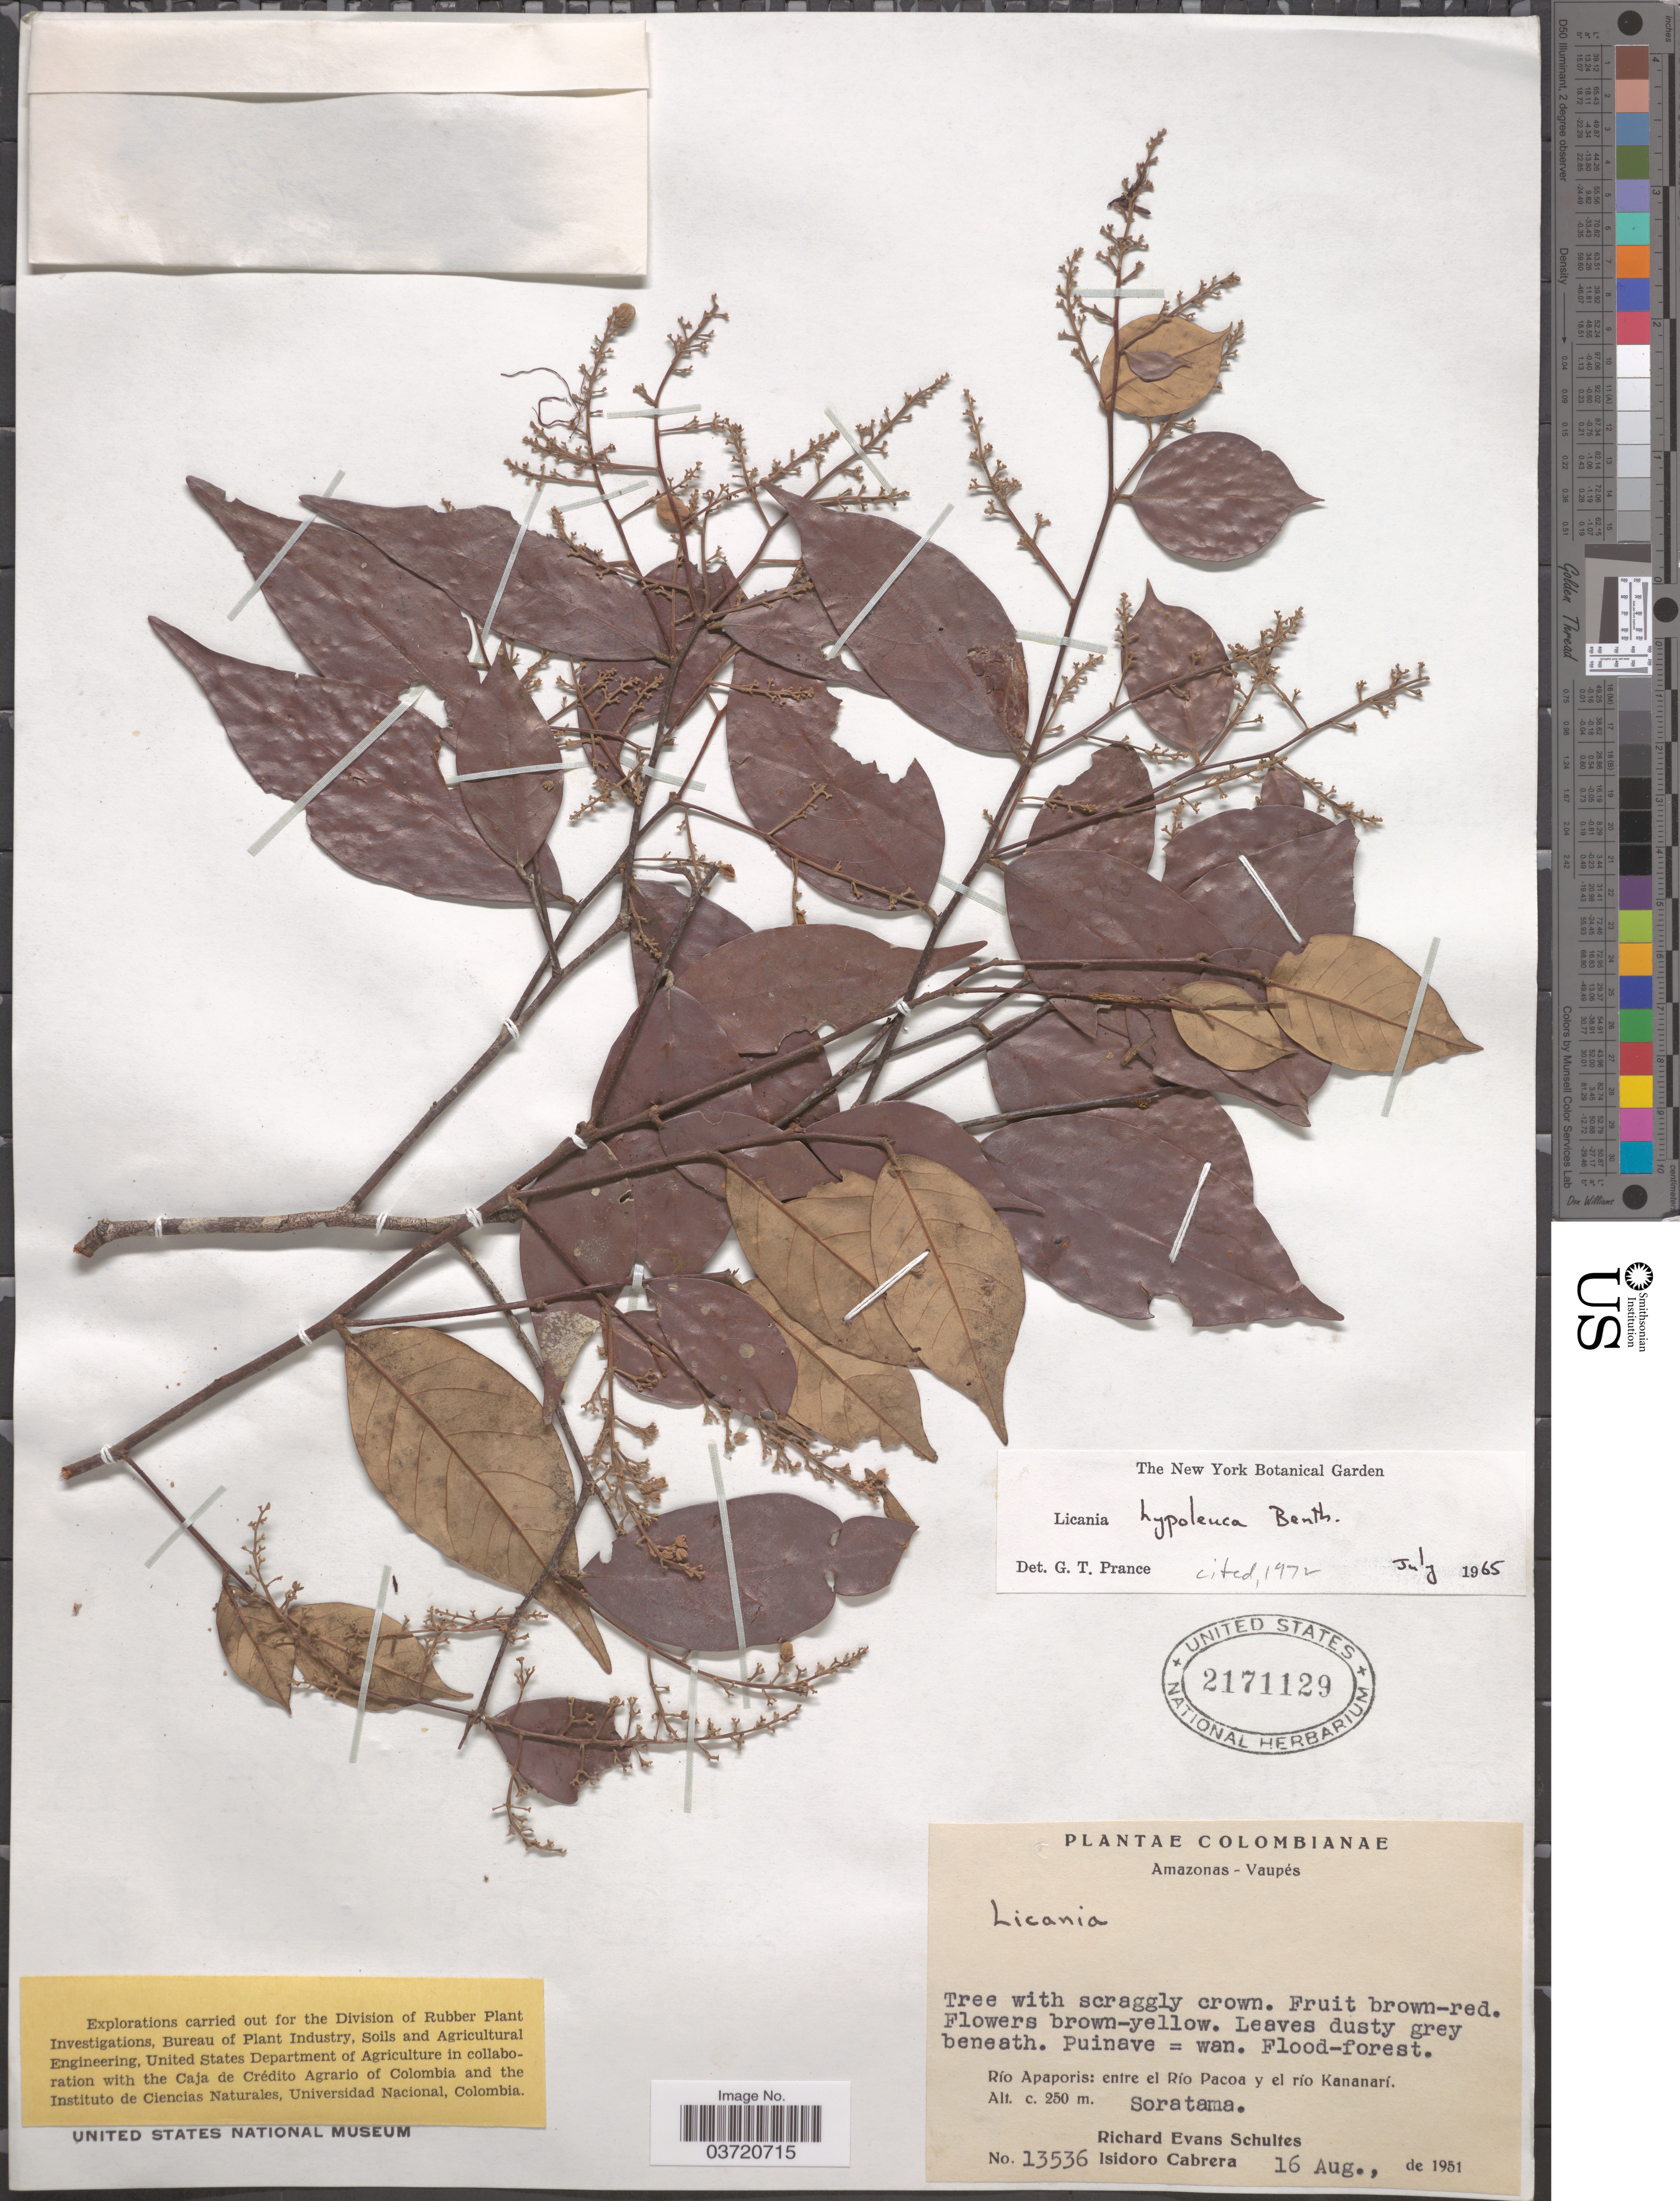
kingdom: Plantae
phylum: Tracheophyta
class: Magnoliopsida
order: Malpighiales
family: Chrysobalanaceae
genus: Licania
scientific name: Licania hypoleuca var. hypoleuca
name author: Benth.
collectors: R. E. Schultes & I. Cabrera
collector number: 13536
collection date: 1951-08-16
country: Colombia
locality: Amazonas-Vaupés. Río Apaporis: entre el Río Pacoa y el río Kananarí. Soratama.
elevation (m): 250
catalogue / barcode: US 2171129